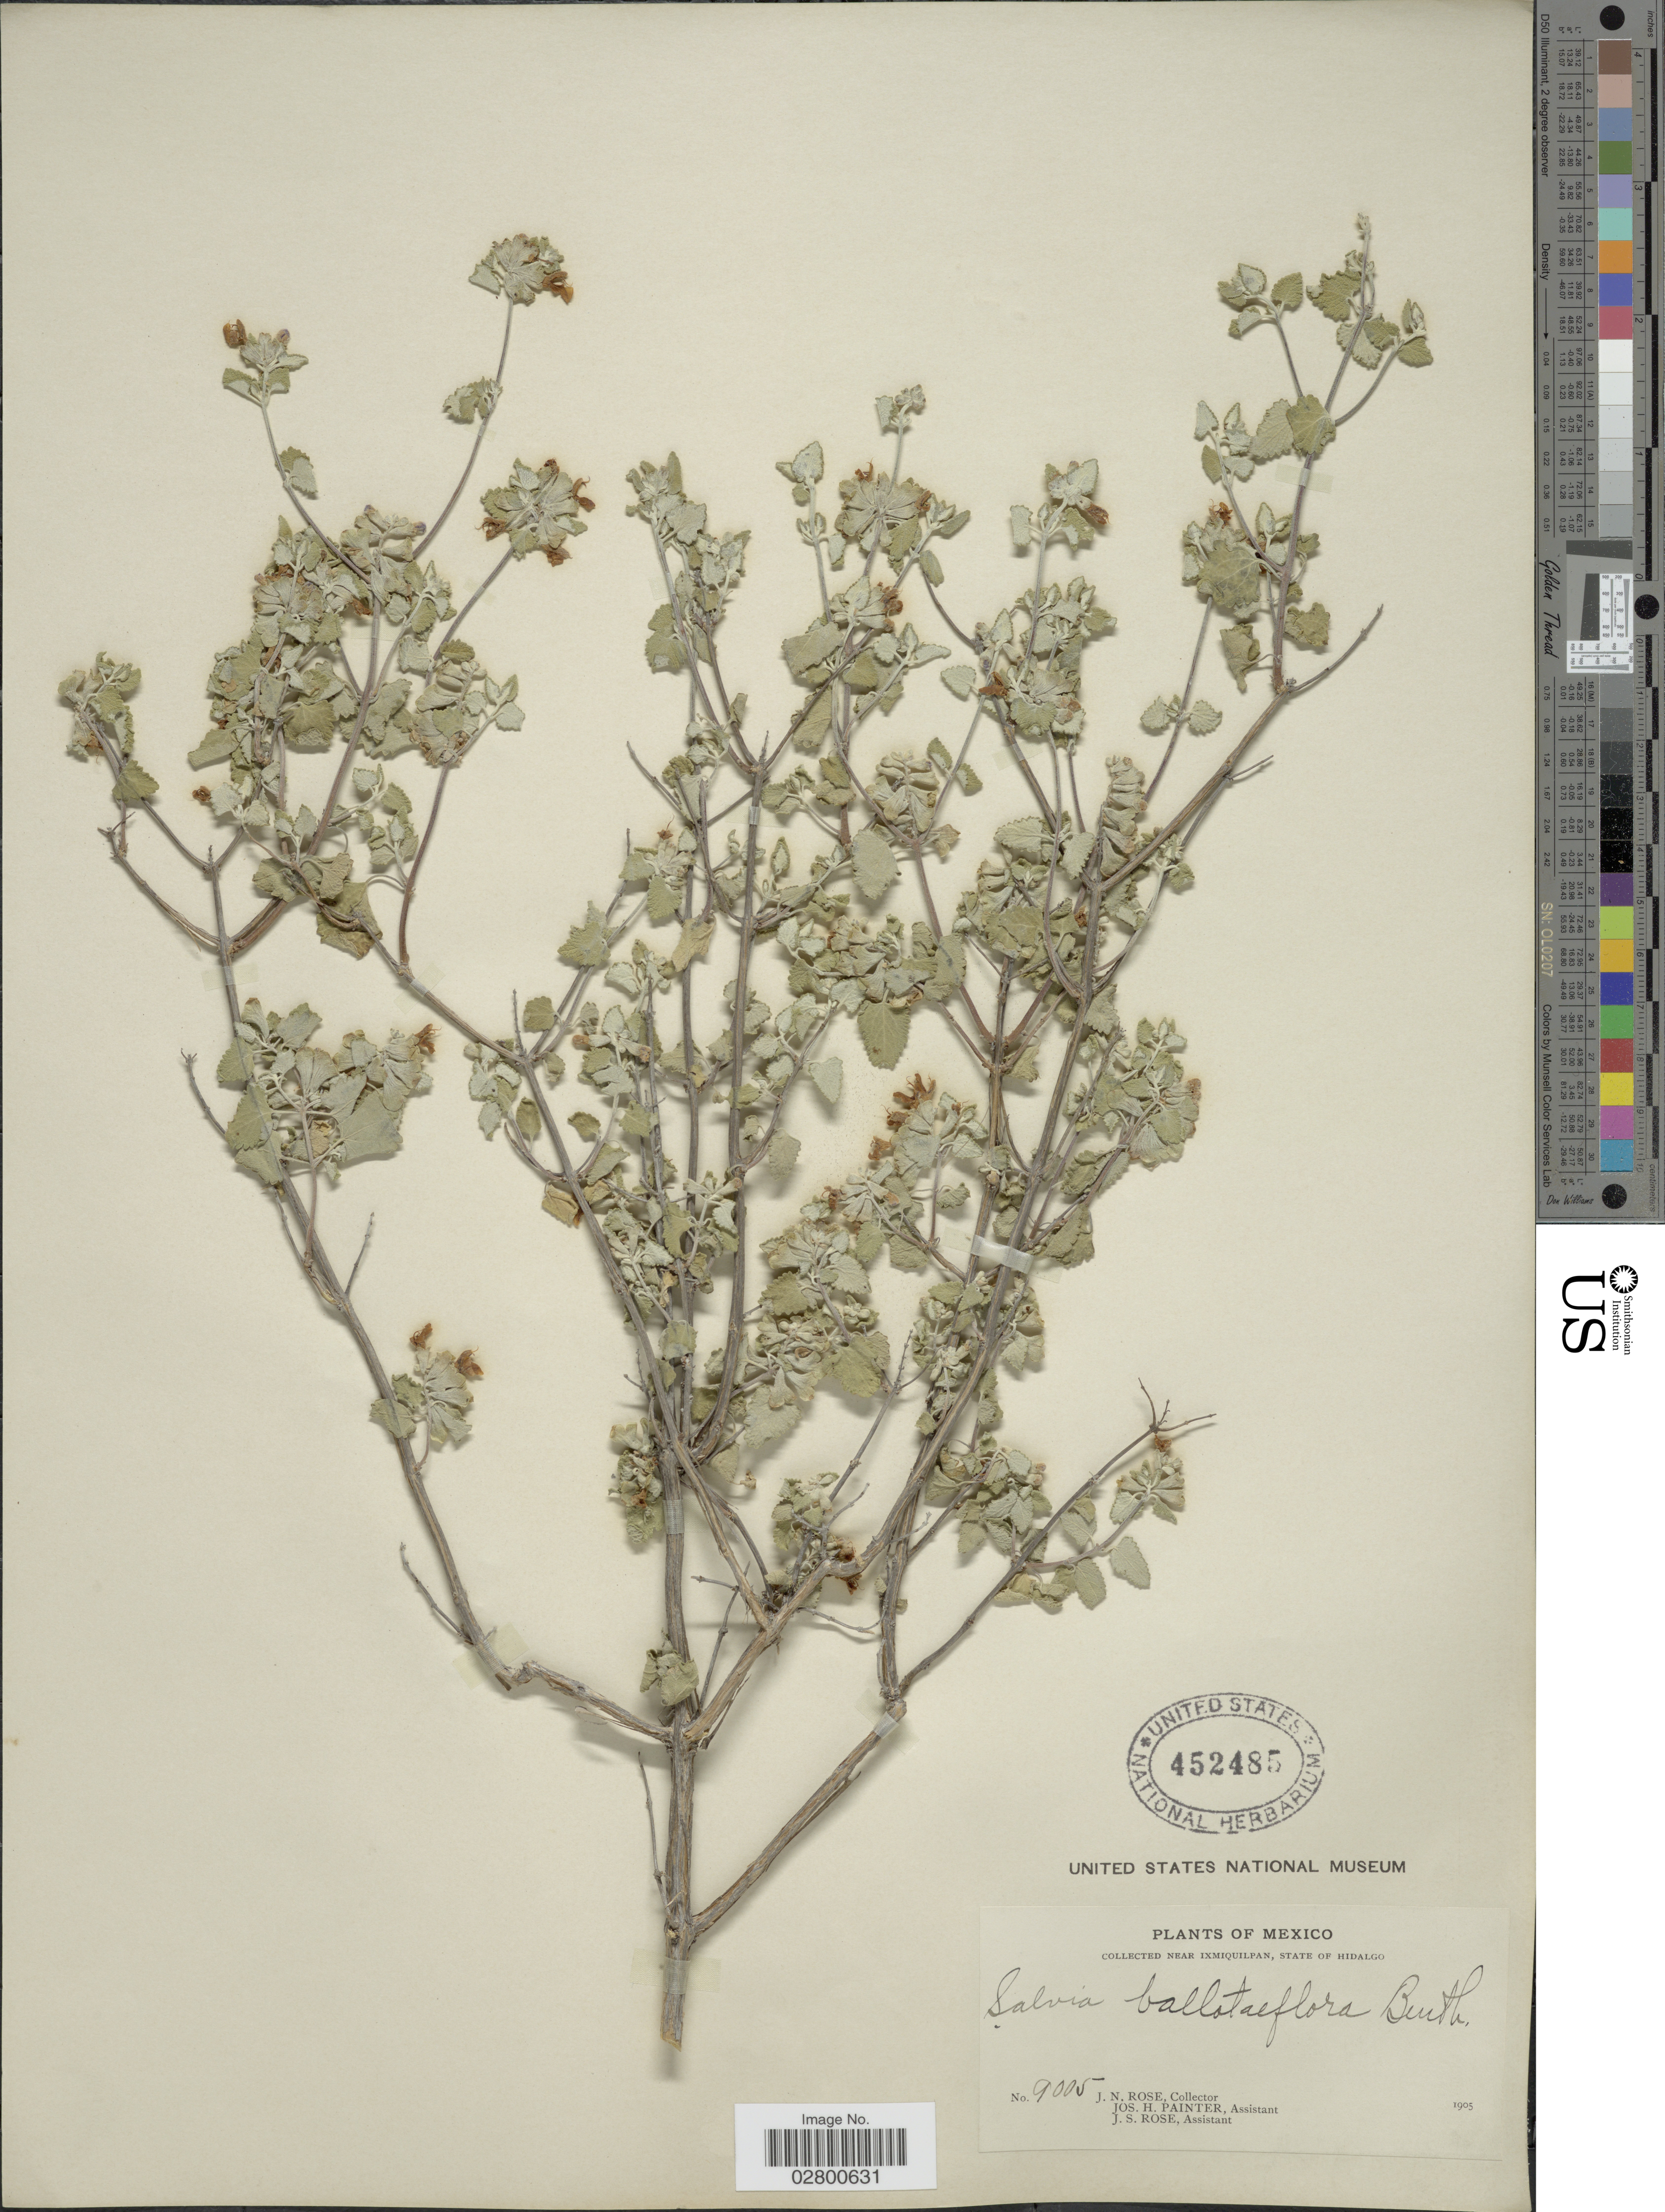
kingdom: Plantae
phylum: Tracheophyta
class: Magnoliopsida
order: Lamiales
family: Lamiaceae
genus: Salvia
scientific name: Salvia ballotiflora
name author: Benth.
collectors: J. N. Rose, J. H. Painter & J. S. Rose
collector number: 9005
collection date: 1905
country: Mexico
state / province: Hidalgo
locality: Near Ixmiquilpan.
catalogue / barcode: US 452485